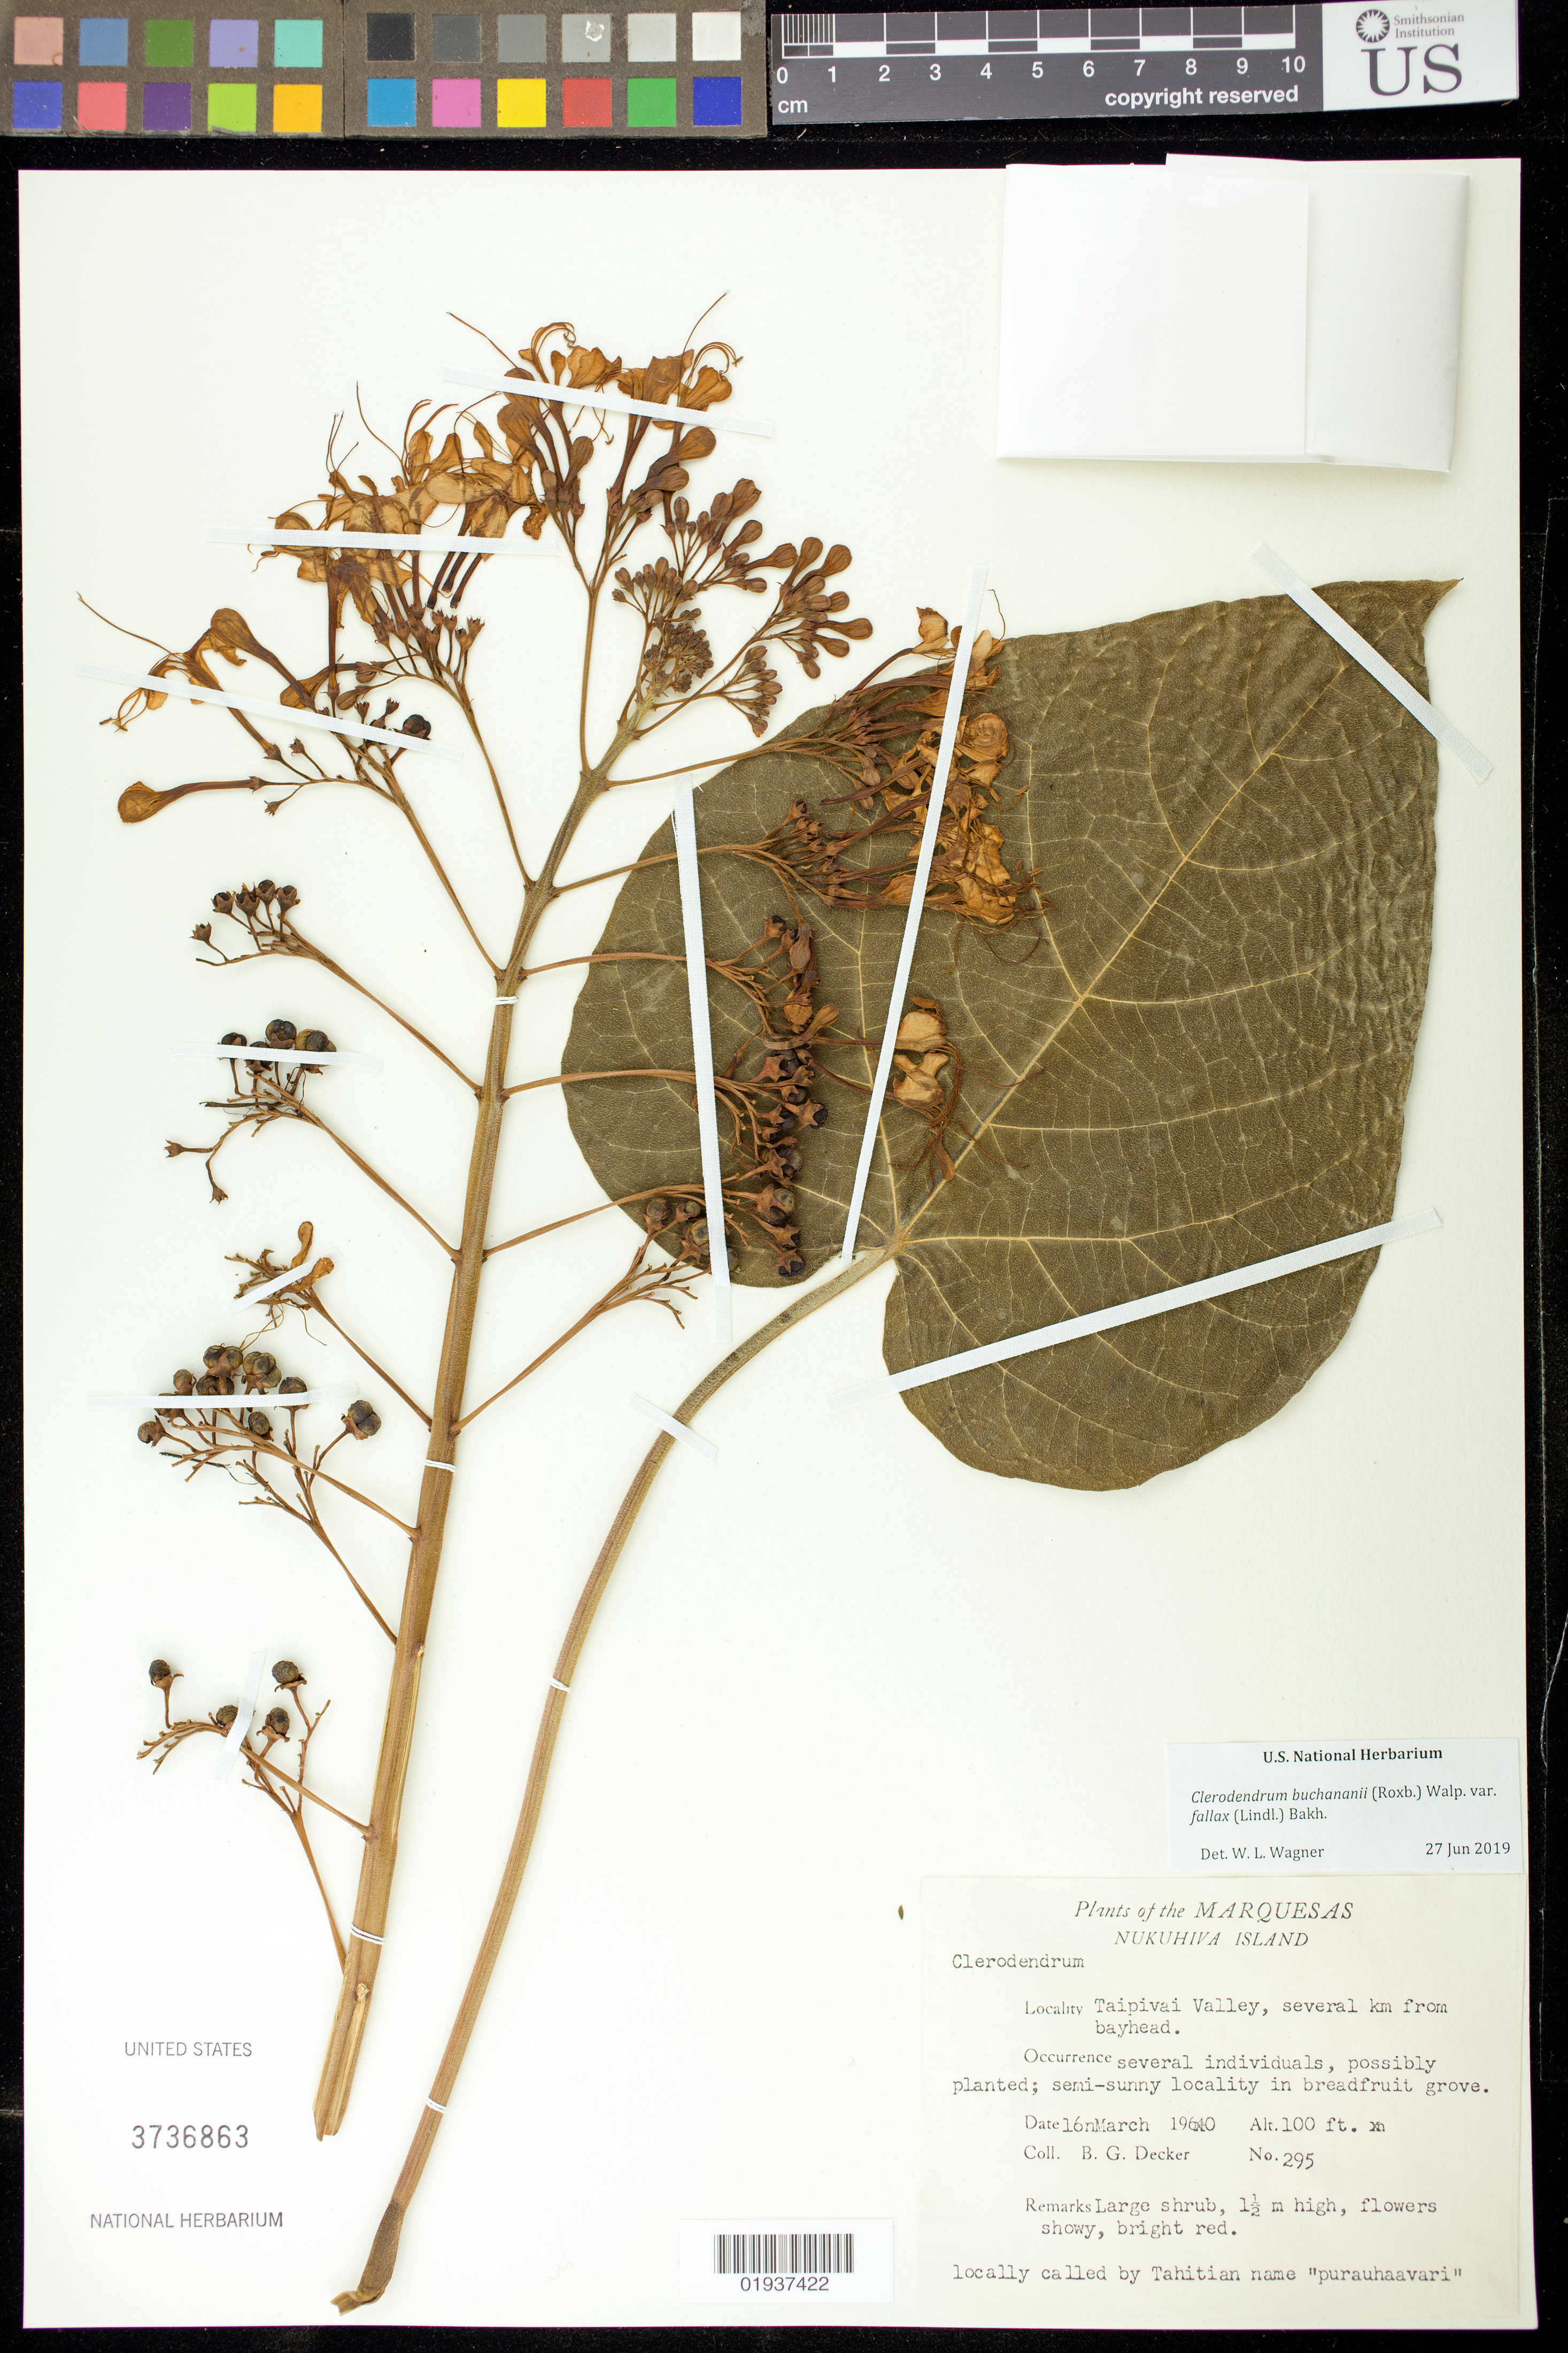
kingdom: Plantae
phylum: Tracheophyta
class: Magnoliopsida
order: Lamiales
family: Lamiaceae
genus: Clerodendrum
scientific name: Clerodendrum speciosissimum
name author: Drapiez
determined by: Wagner, W. L., (BOT), Smithsonian Institution - National Museum of Natural History (UNITED STATES)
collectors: B. G. Decker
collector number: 295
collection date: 1960-03-16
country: French Polynesia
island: Nuku Hiva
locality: middle reaches of Taipivai Valley, several km from bayhead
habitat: Semi-open area in breadfruit plantation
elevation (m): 30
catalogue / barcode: US 3736863